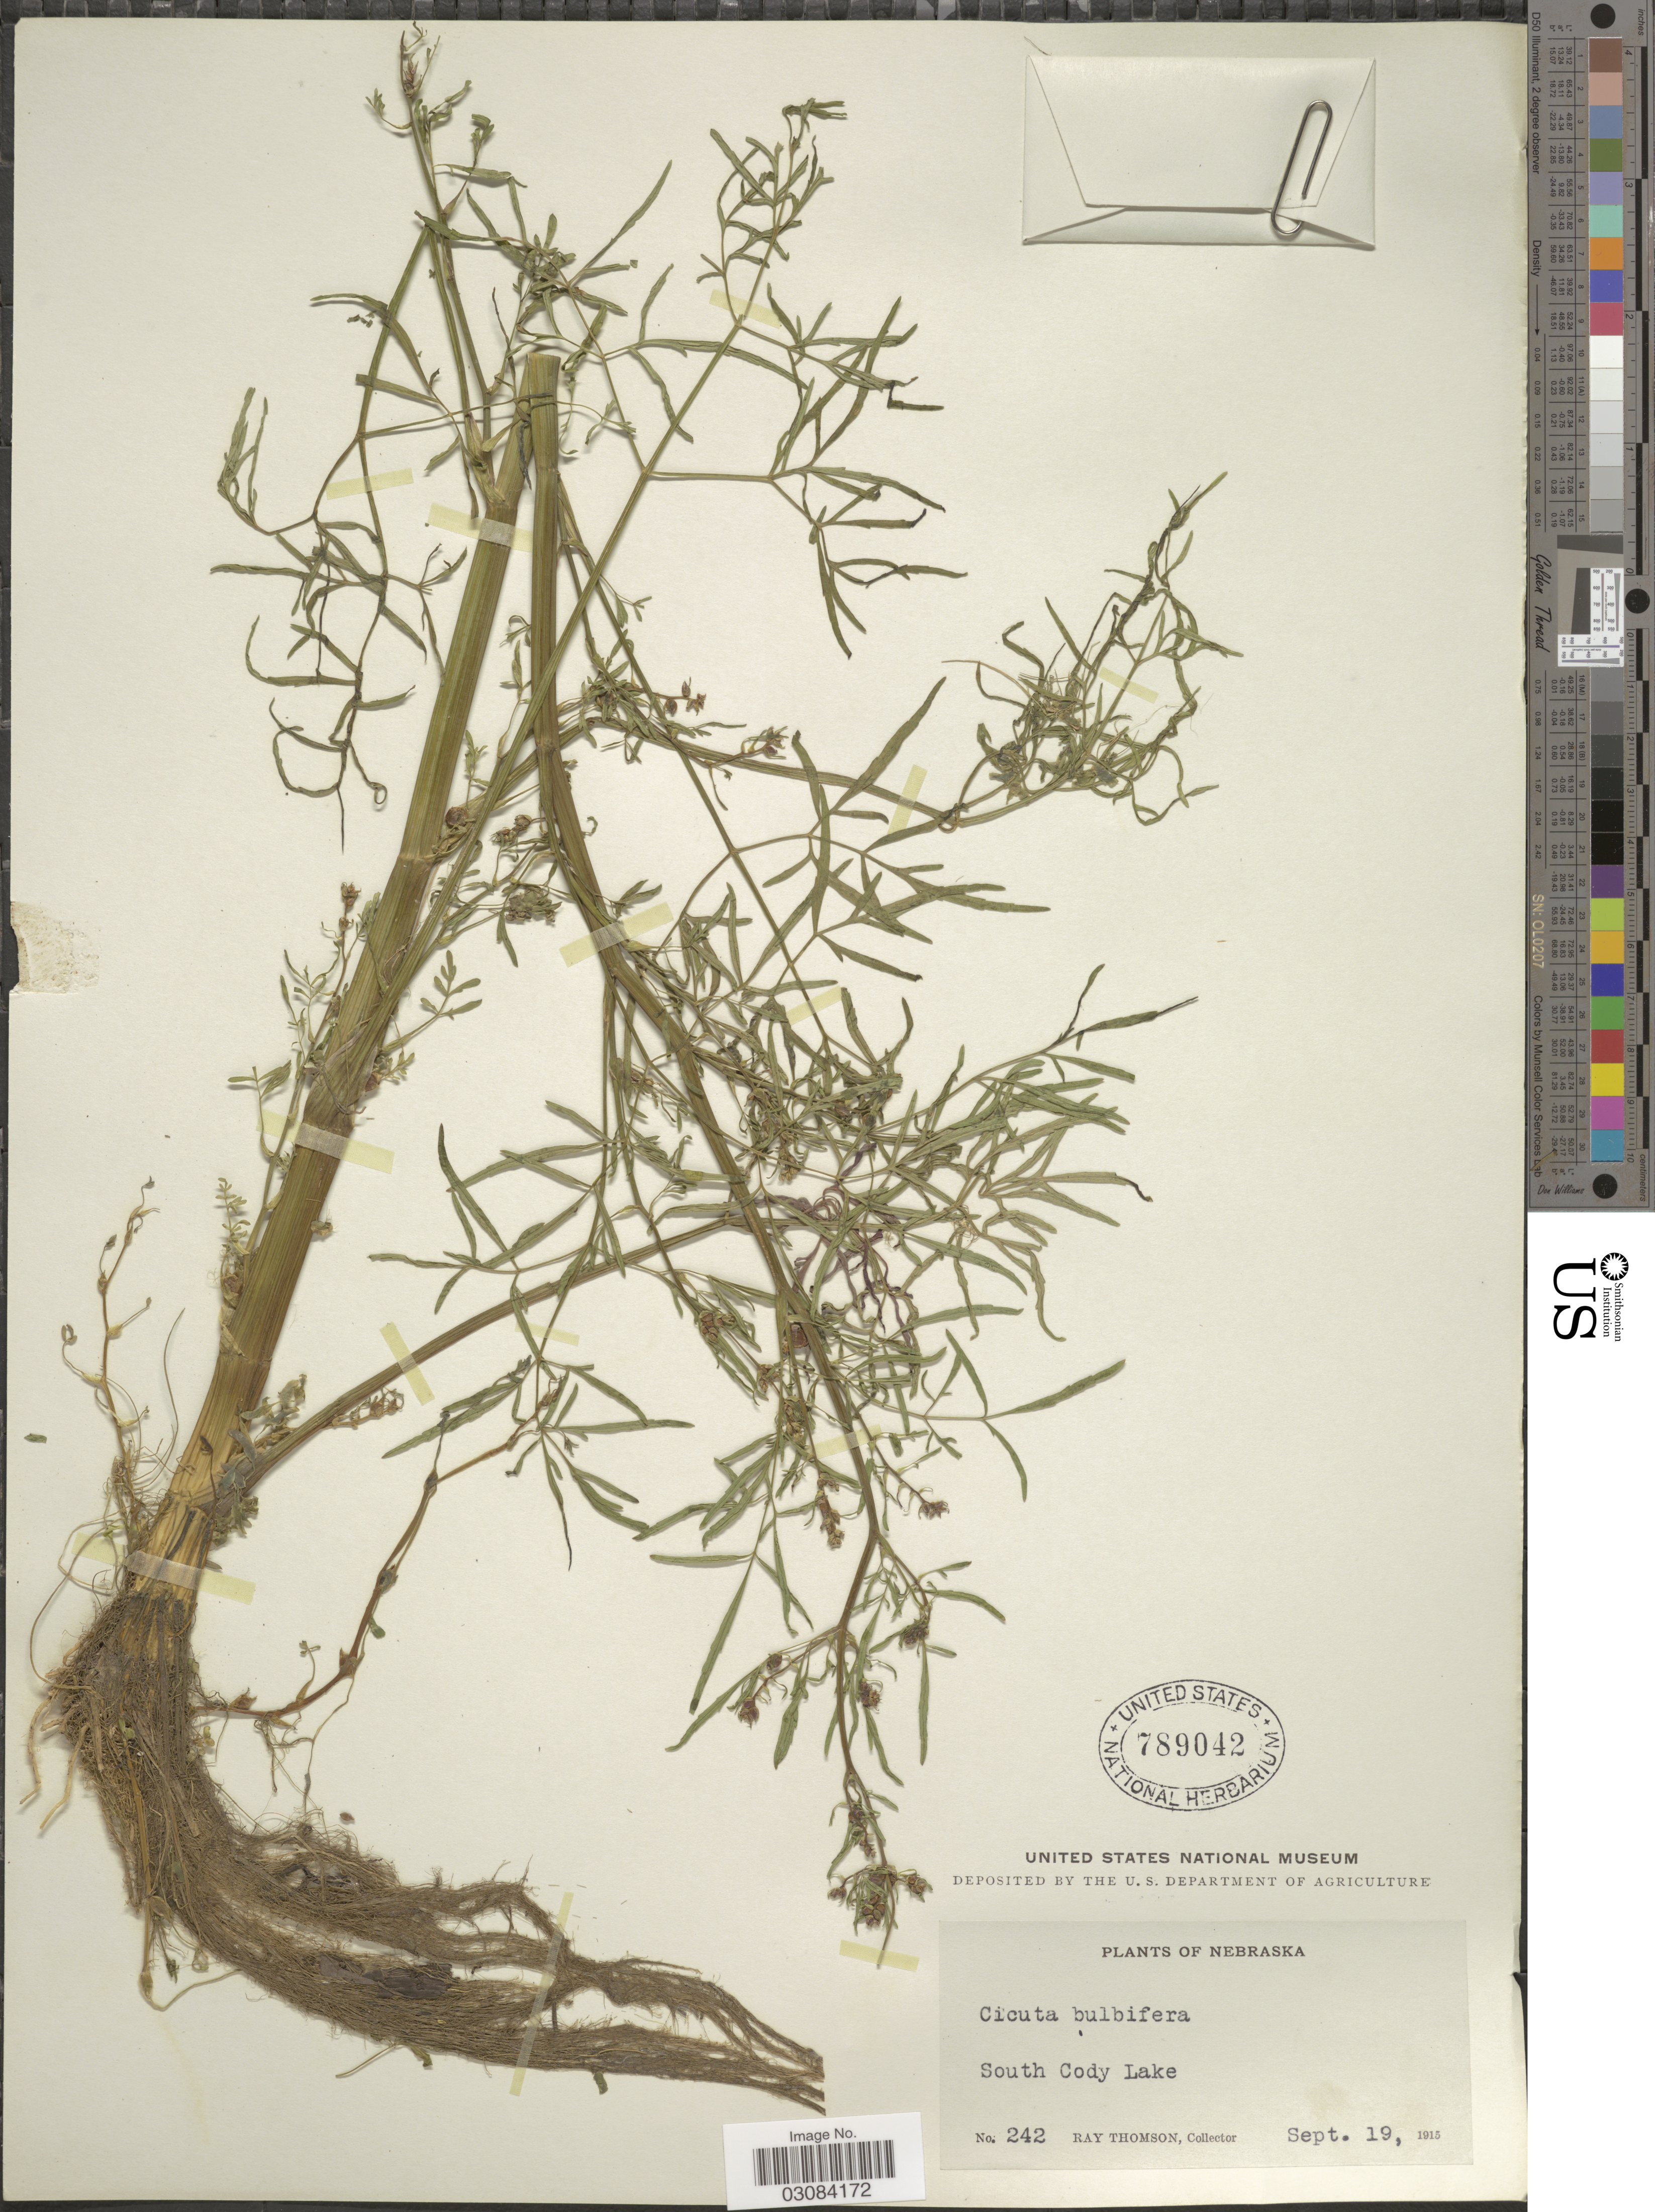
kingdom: Plantae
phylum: Tracheophyta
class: Magnoliopsida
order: Apiales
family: Apiaceae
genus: Cicuta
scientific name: Cicuta bulbifera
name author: L.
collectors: R. Thomson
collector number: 242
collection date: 1915-09-19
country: United States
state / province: Nebraska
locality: South Cody Lake.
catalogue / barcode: US 789042